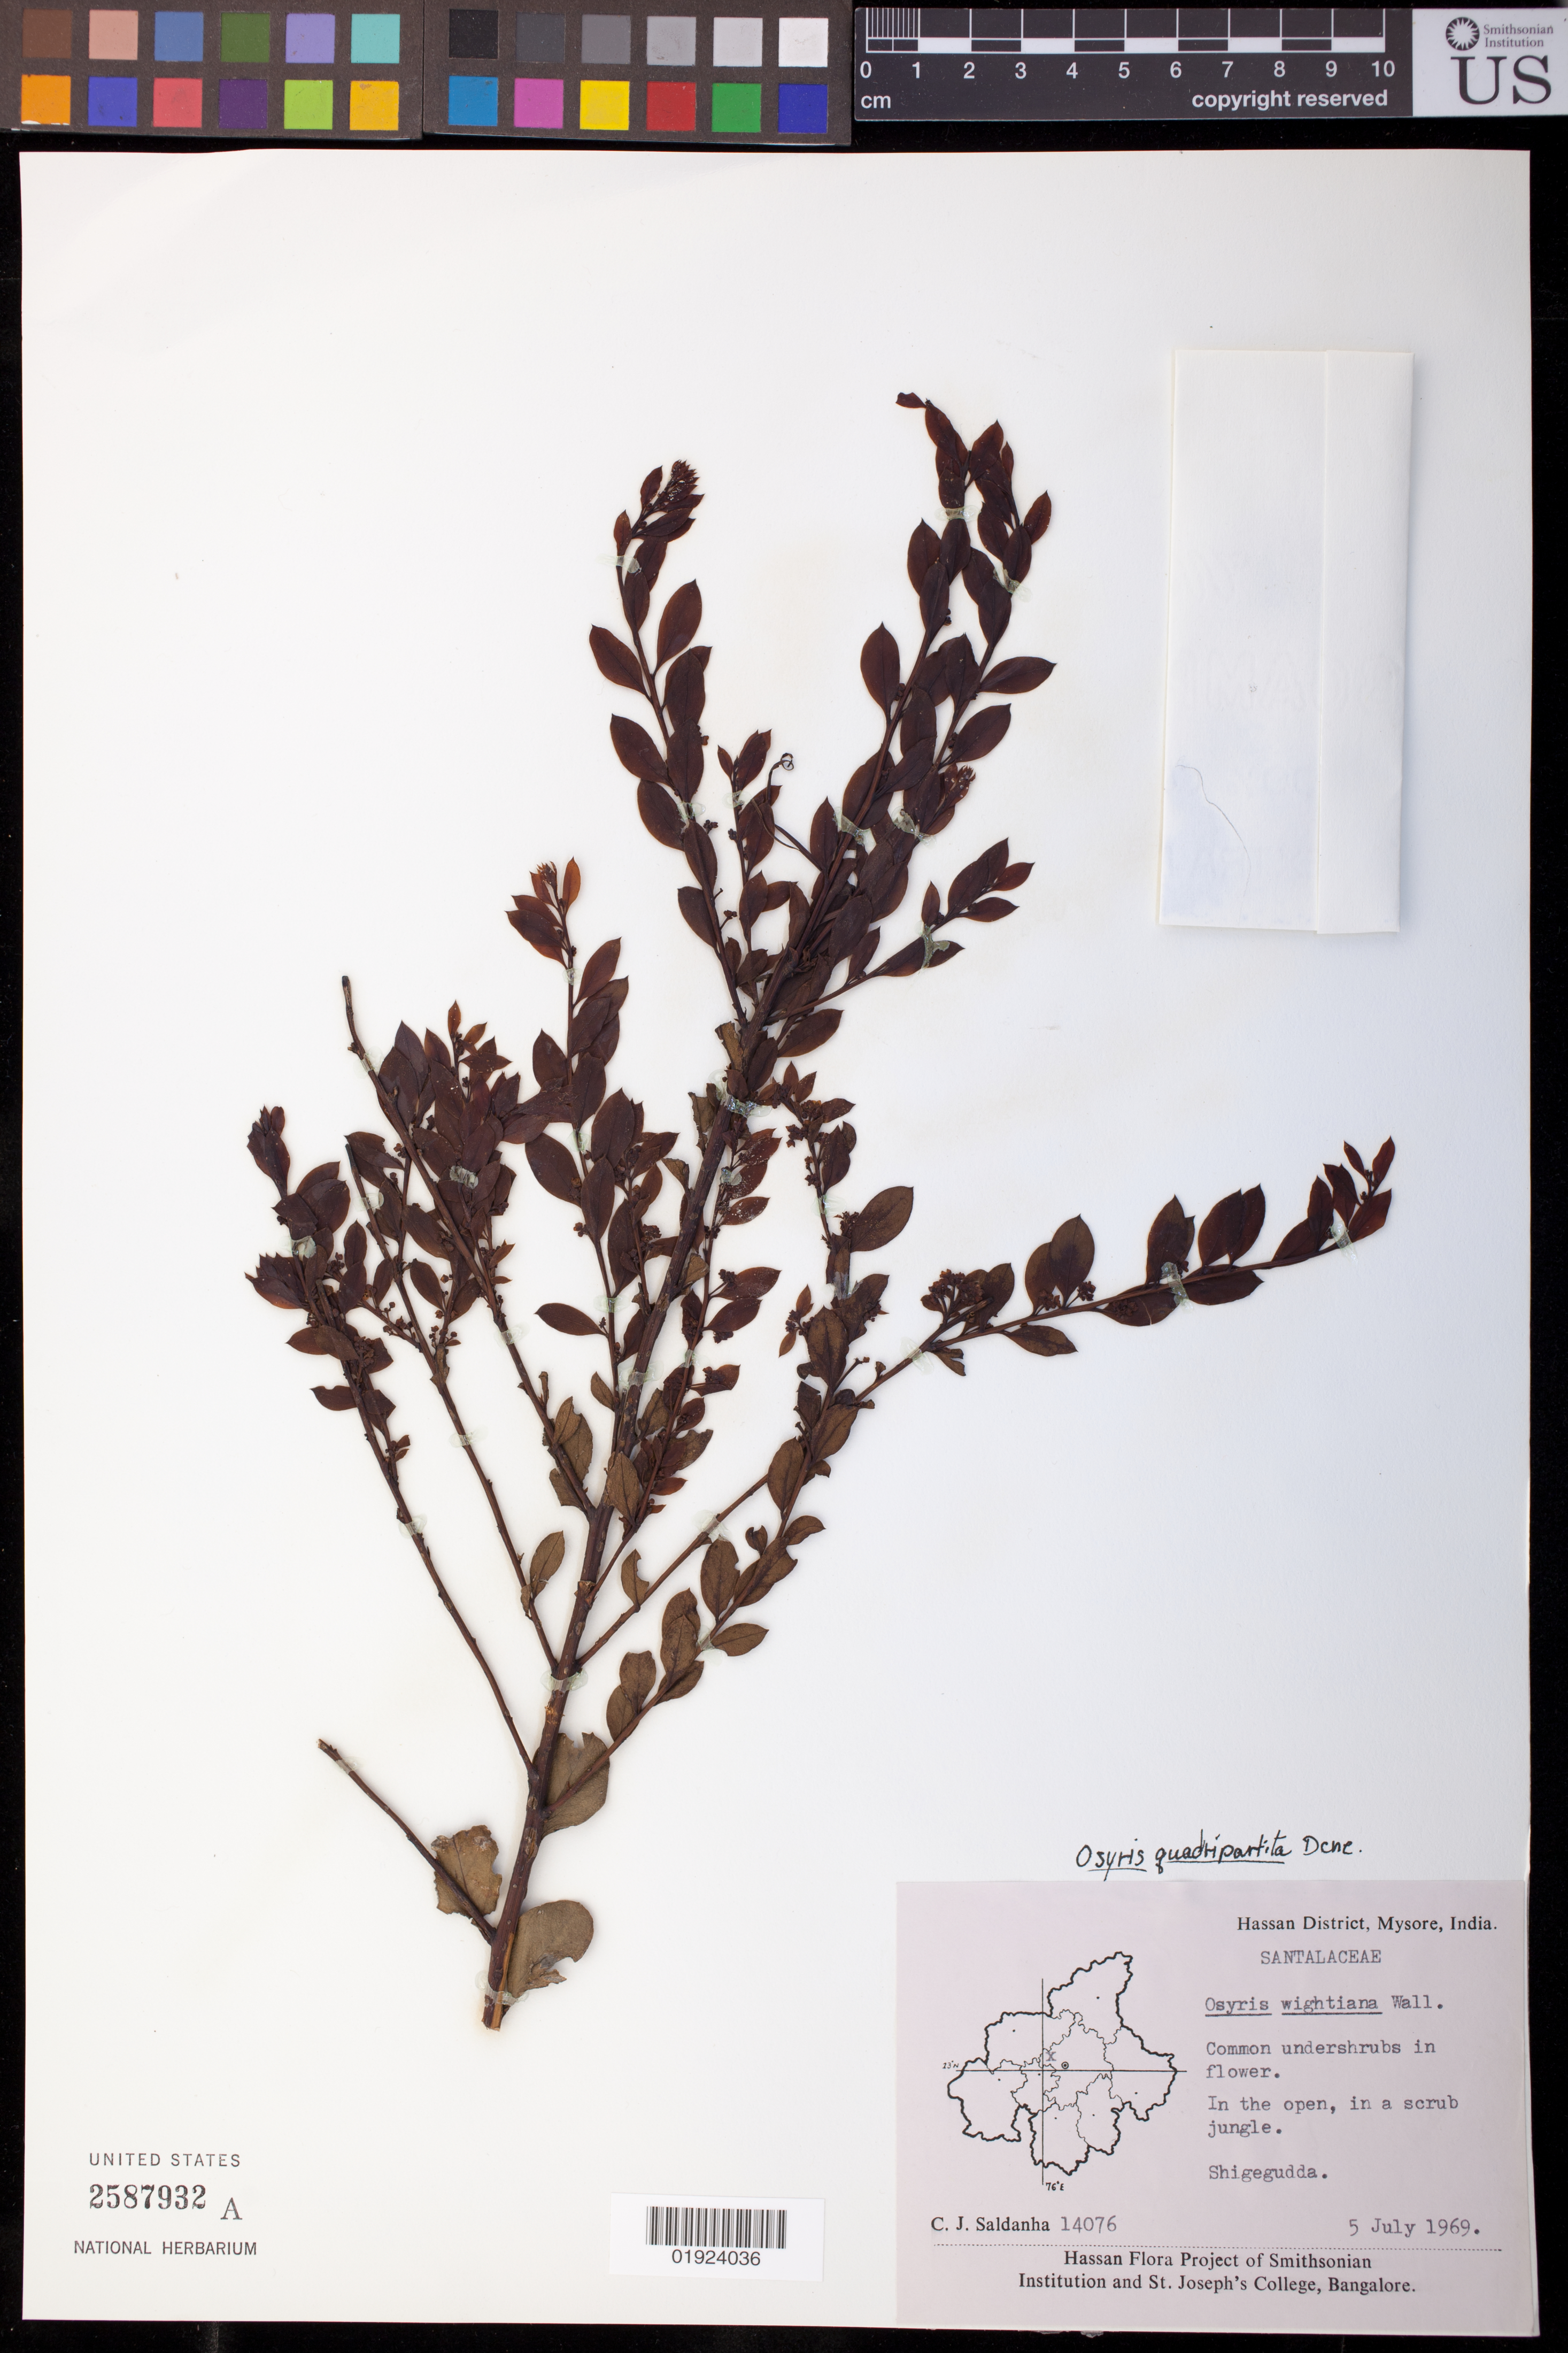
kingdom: Plantae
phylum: Tracheophyta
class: Magnoliopsida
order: Santalales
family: Santalaceae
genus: Osyris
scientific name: Osyris quadripartita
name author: Salzm. ex Decne.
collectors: C. J. Saldanha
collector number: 14076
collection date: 1969-07-05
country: India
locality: Hassan District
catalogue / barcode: US 2587932A